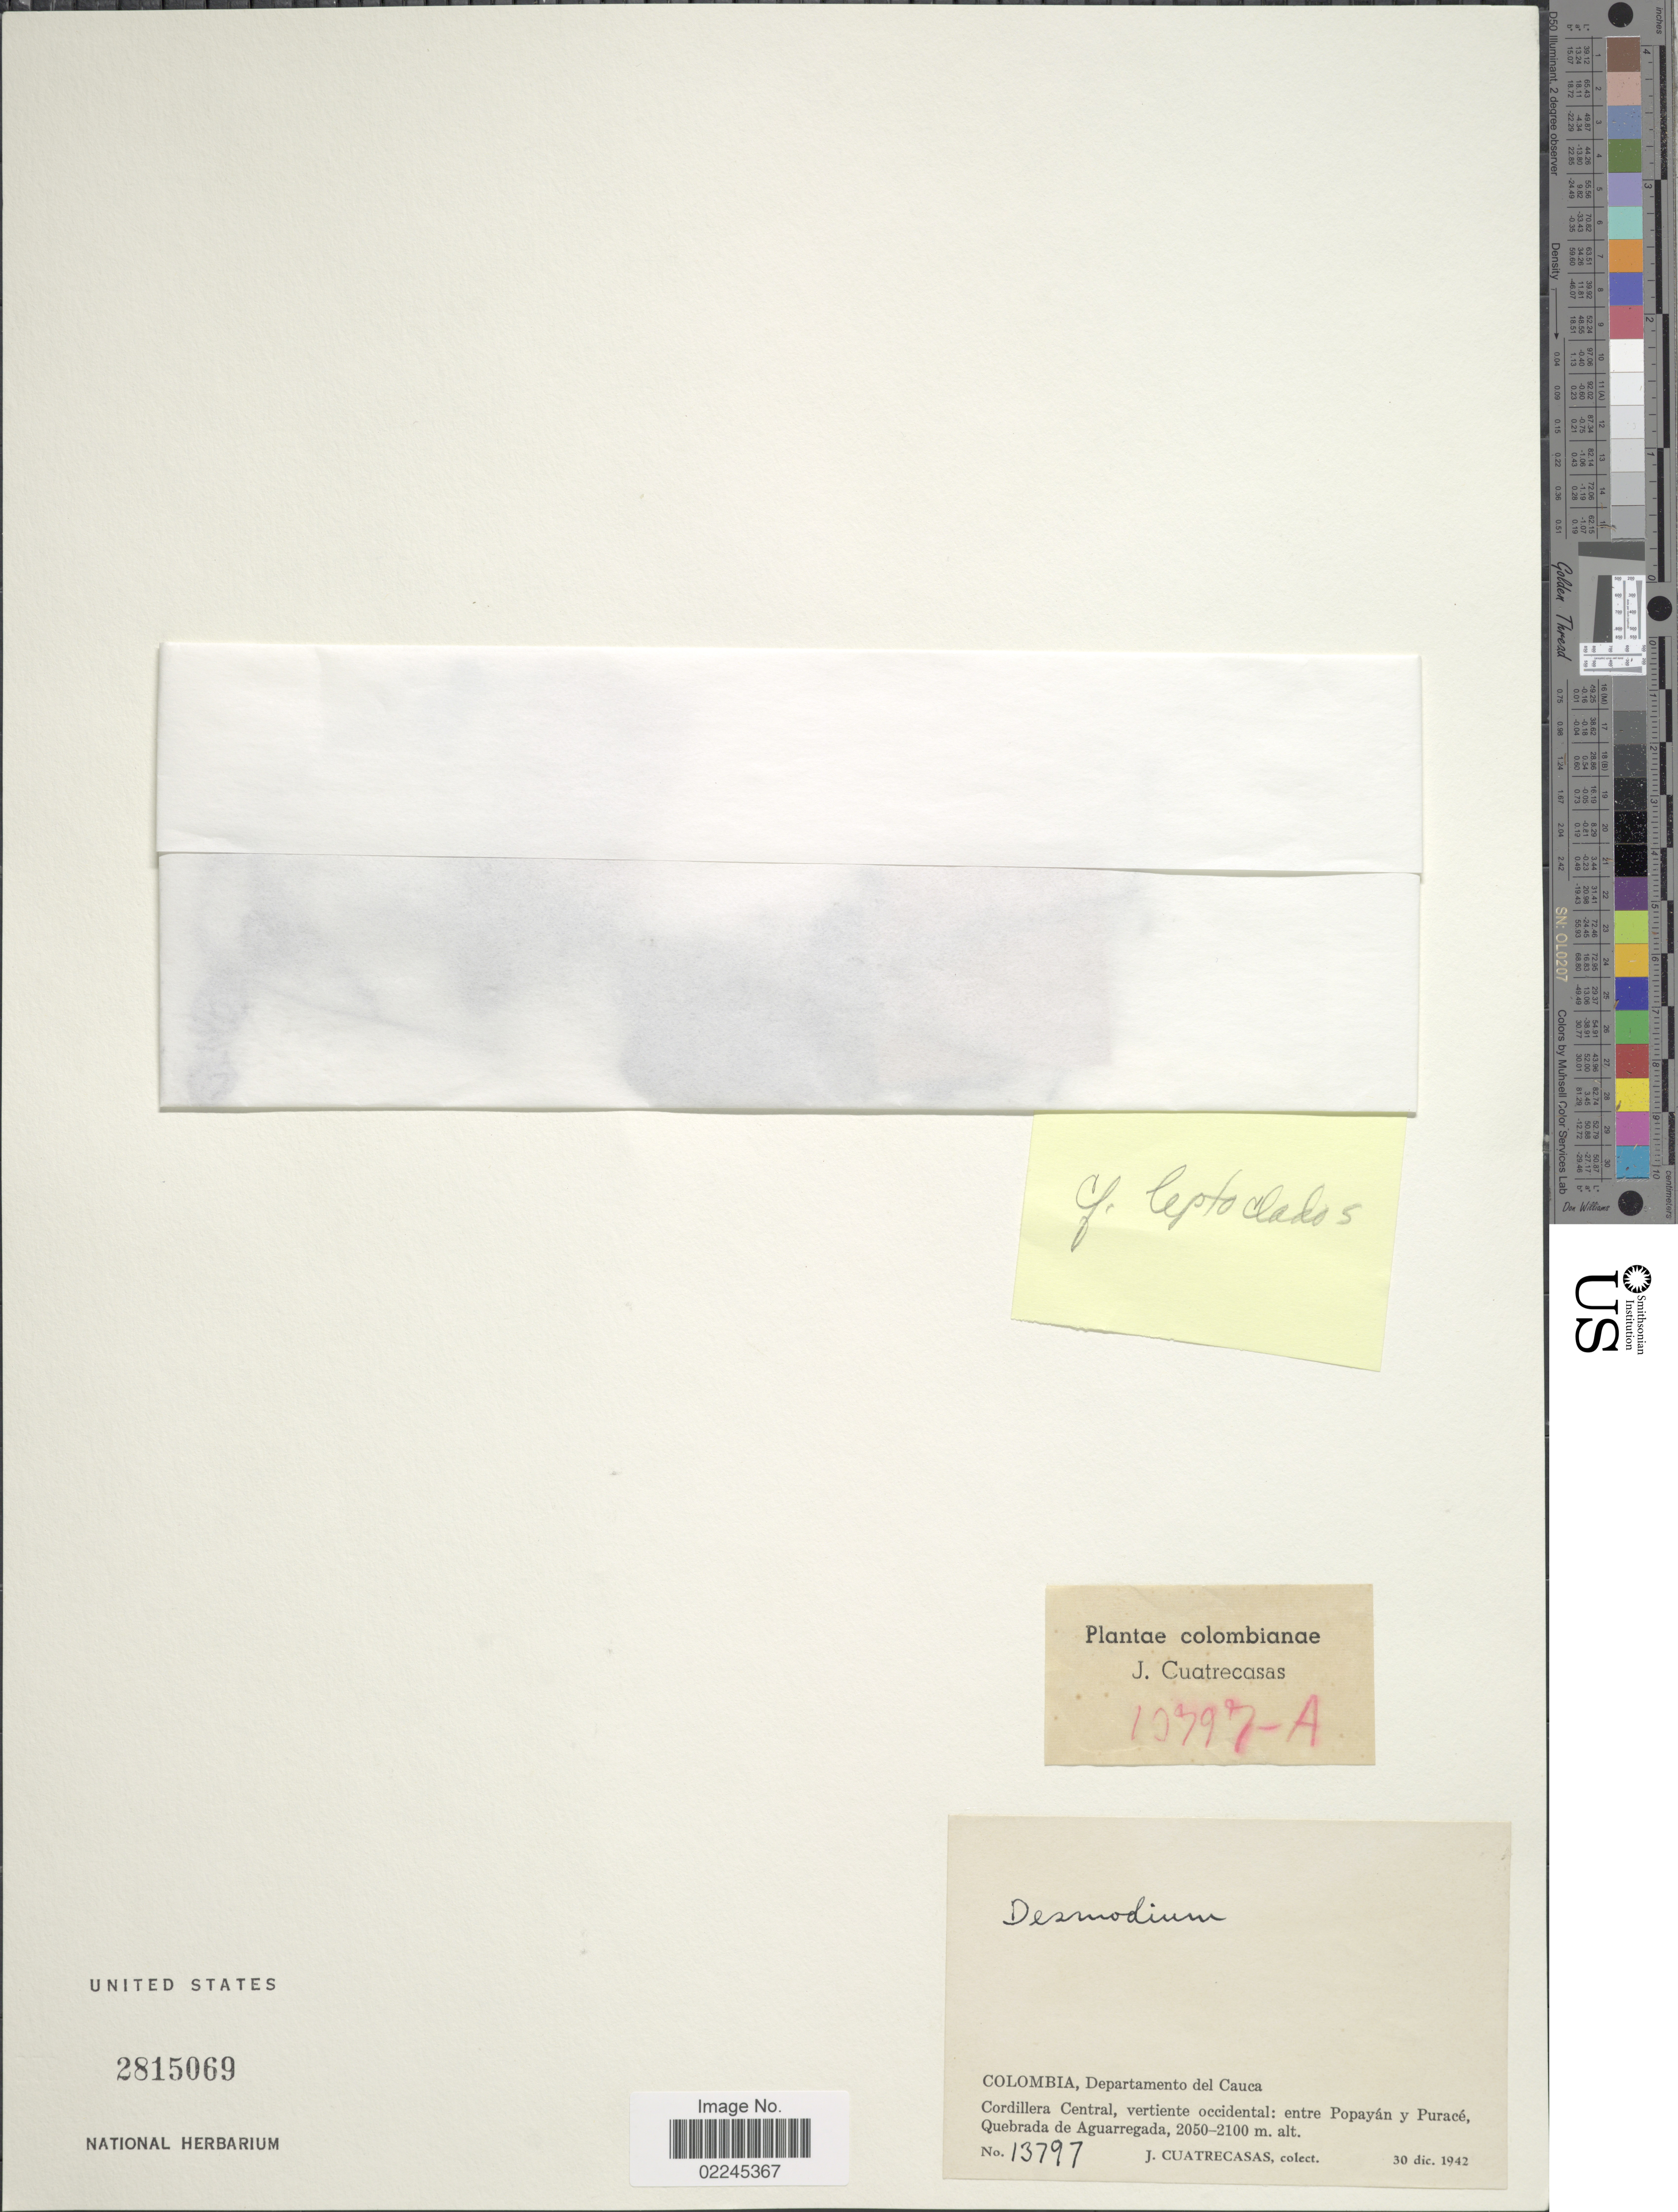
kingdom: Plantae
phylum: Tracheophyta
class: Magnoliopsida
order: Fabales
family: Fabaceae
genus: Desmodium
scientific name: Desmodium leptoclados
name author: Hemsl.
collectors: J. Cuatrecasas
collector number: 13797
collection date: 1942-12-30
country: Colombia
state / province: Cauca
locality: Departamento del Cauca, Cordillera Central, vertiente occidental: entre Popayan y Purace, Quebrada de Aguarregada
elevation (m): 2050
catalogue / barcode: US 2815069